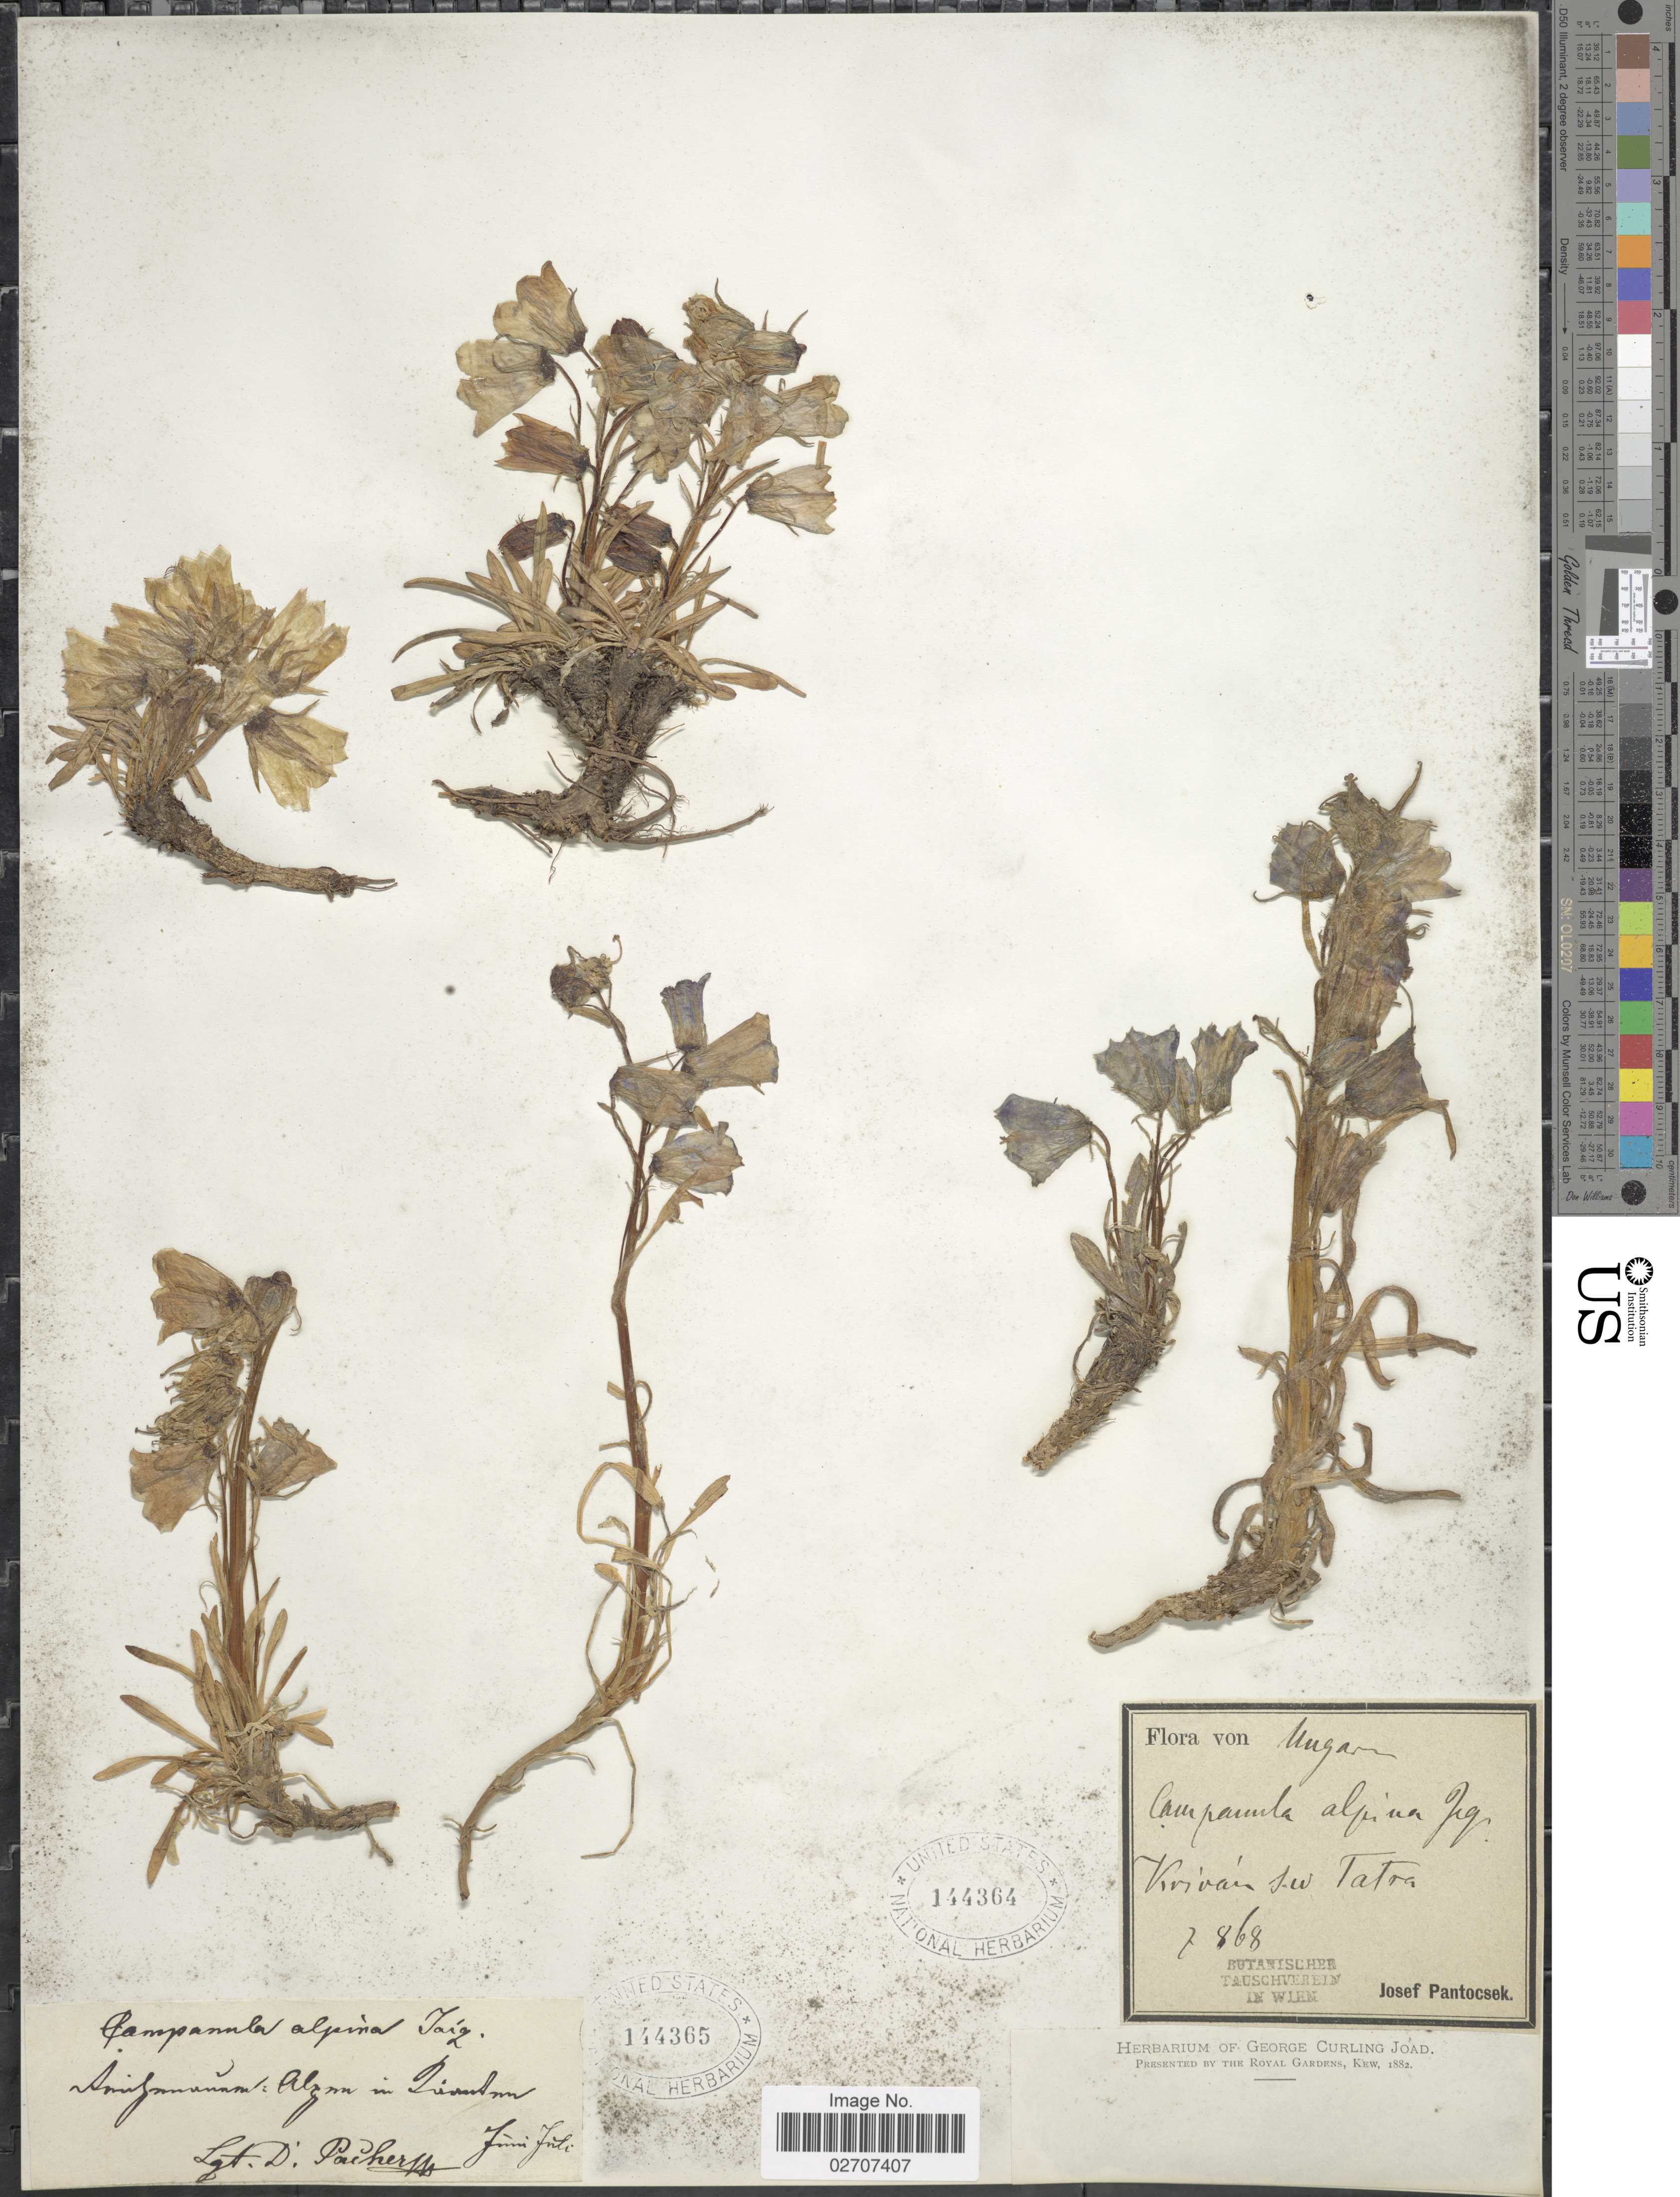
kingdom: Plantae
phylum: Tracheophyta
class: Magnoliopsida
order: Asterales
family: Campanulaceae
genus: Campanula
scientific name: Campanula alpina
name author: Jacq.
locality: Amizunam: Alpen in Pieantmon. [interpreted]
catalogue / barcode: US 144365-2